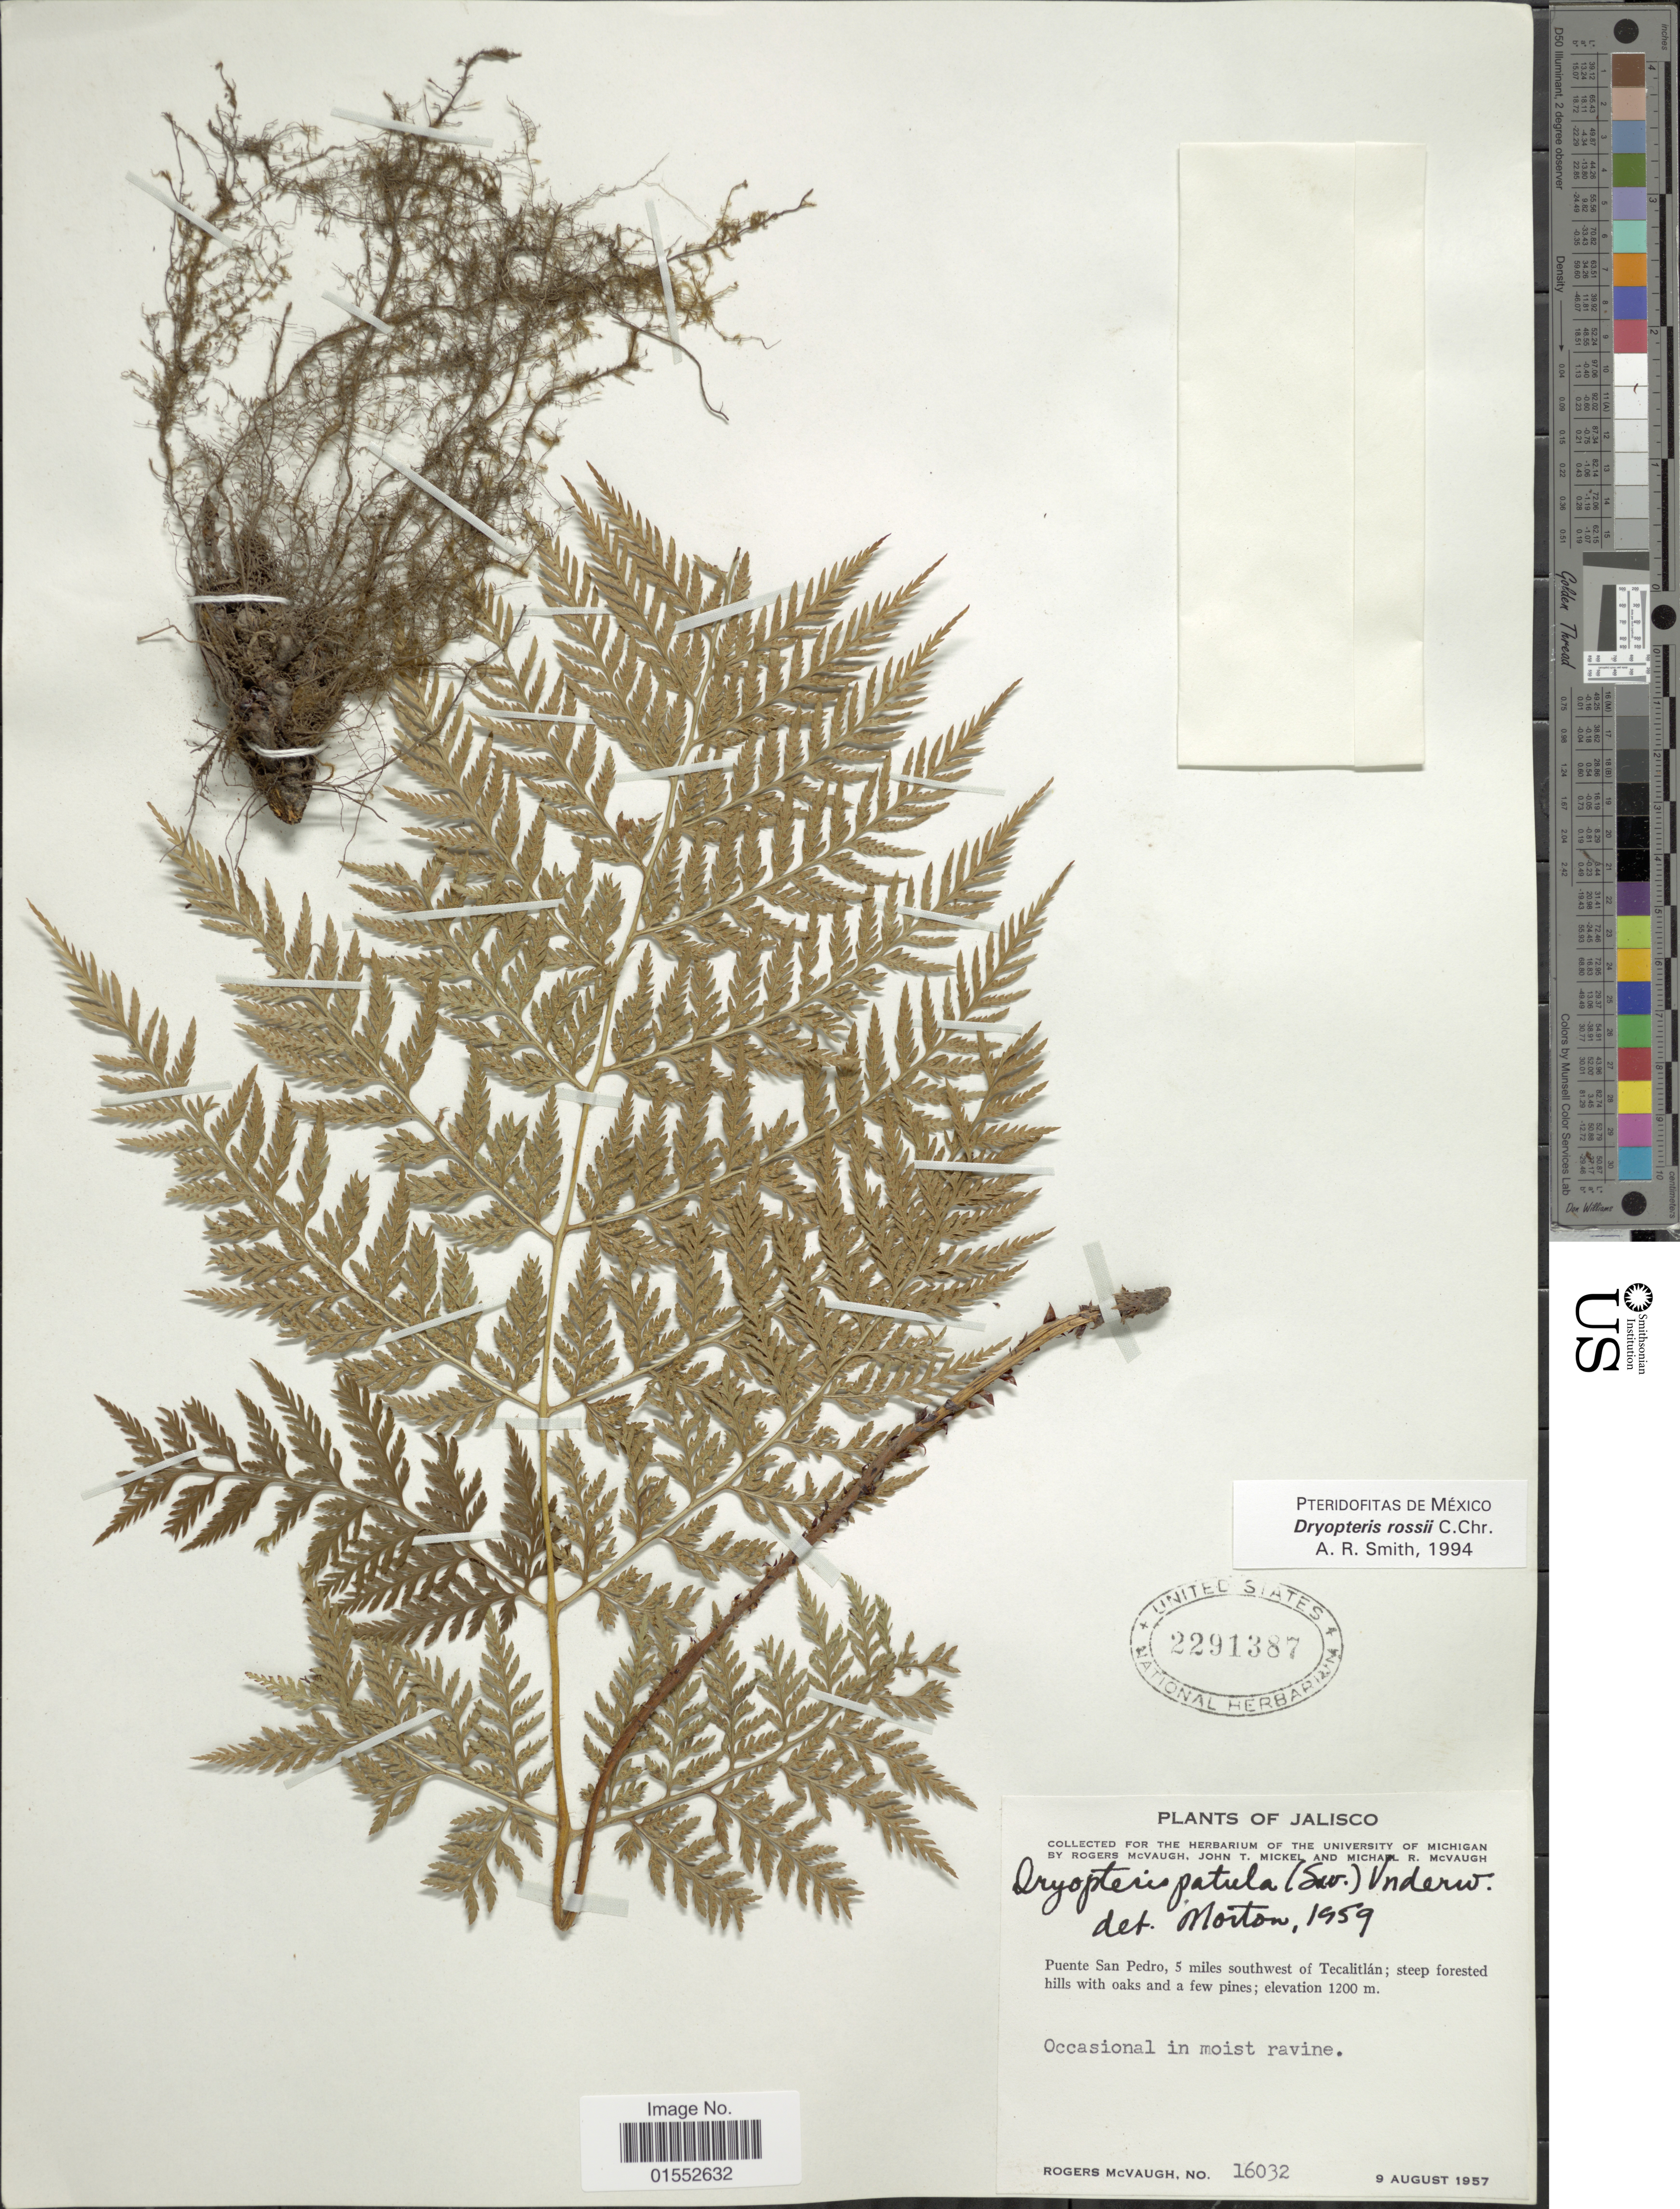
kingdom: Plantae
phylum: Tracheophyta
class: Polypodiopsida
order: Polypodiales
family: Dryopteridaceae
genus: Dryopteris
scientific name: Dryopteris rossii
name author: C. Chr.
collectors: R. McVaugh, J. T. Mickel & M. R. McVaugh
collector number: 16032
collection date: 1957-08-09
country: Mexico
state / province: Jalisco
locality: Puente San Pedro, 5 miles southwest of Tecalitlán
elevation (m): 1200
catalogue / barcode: US 2291387